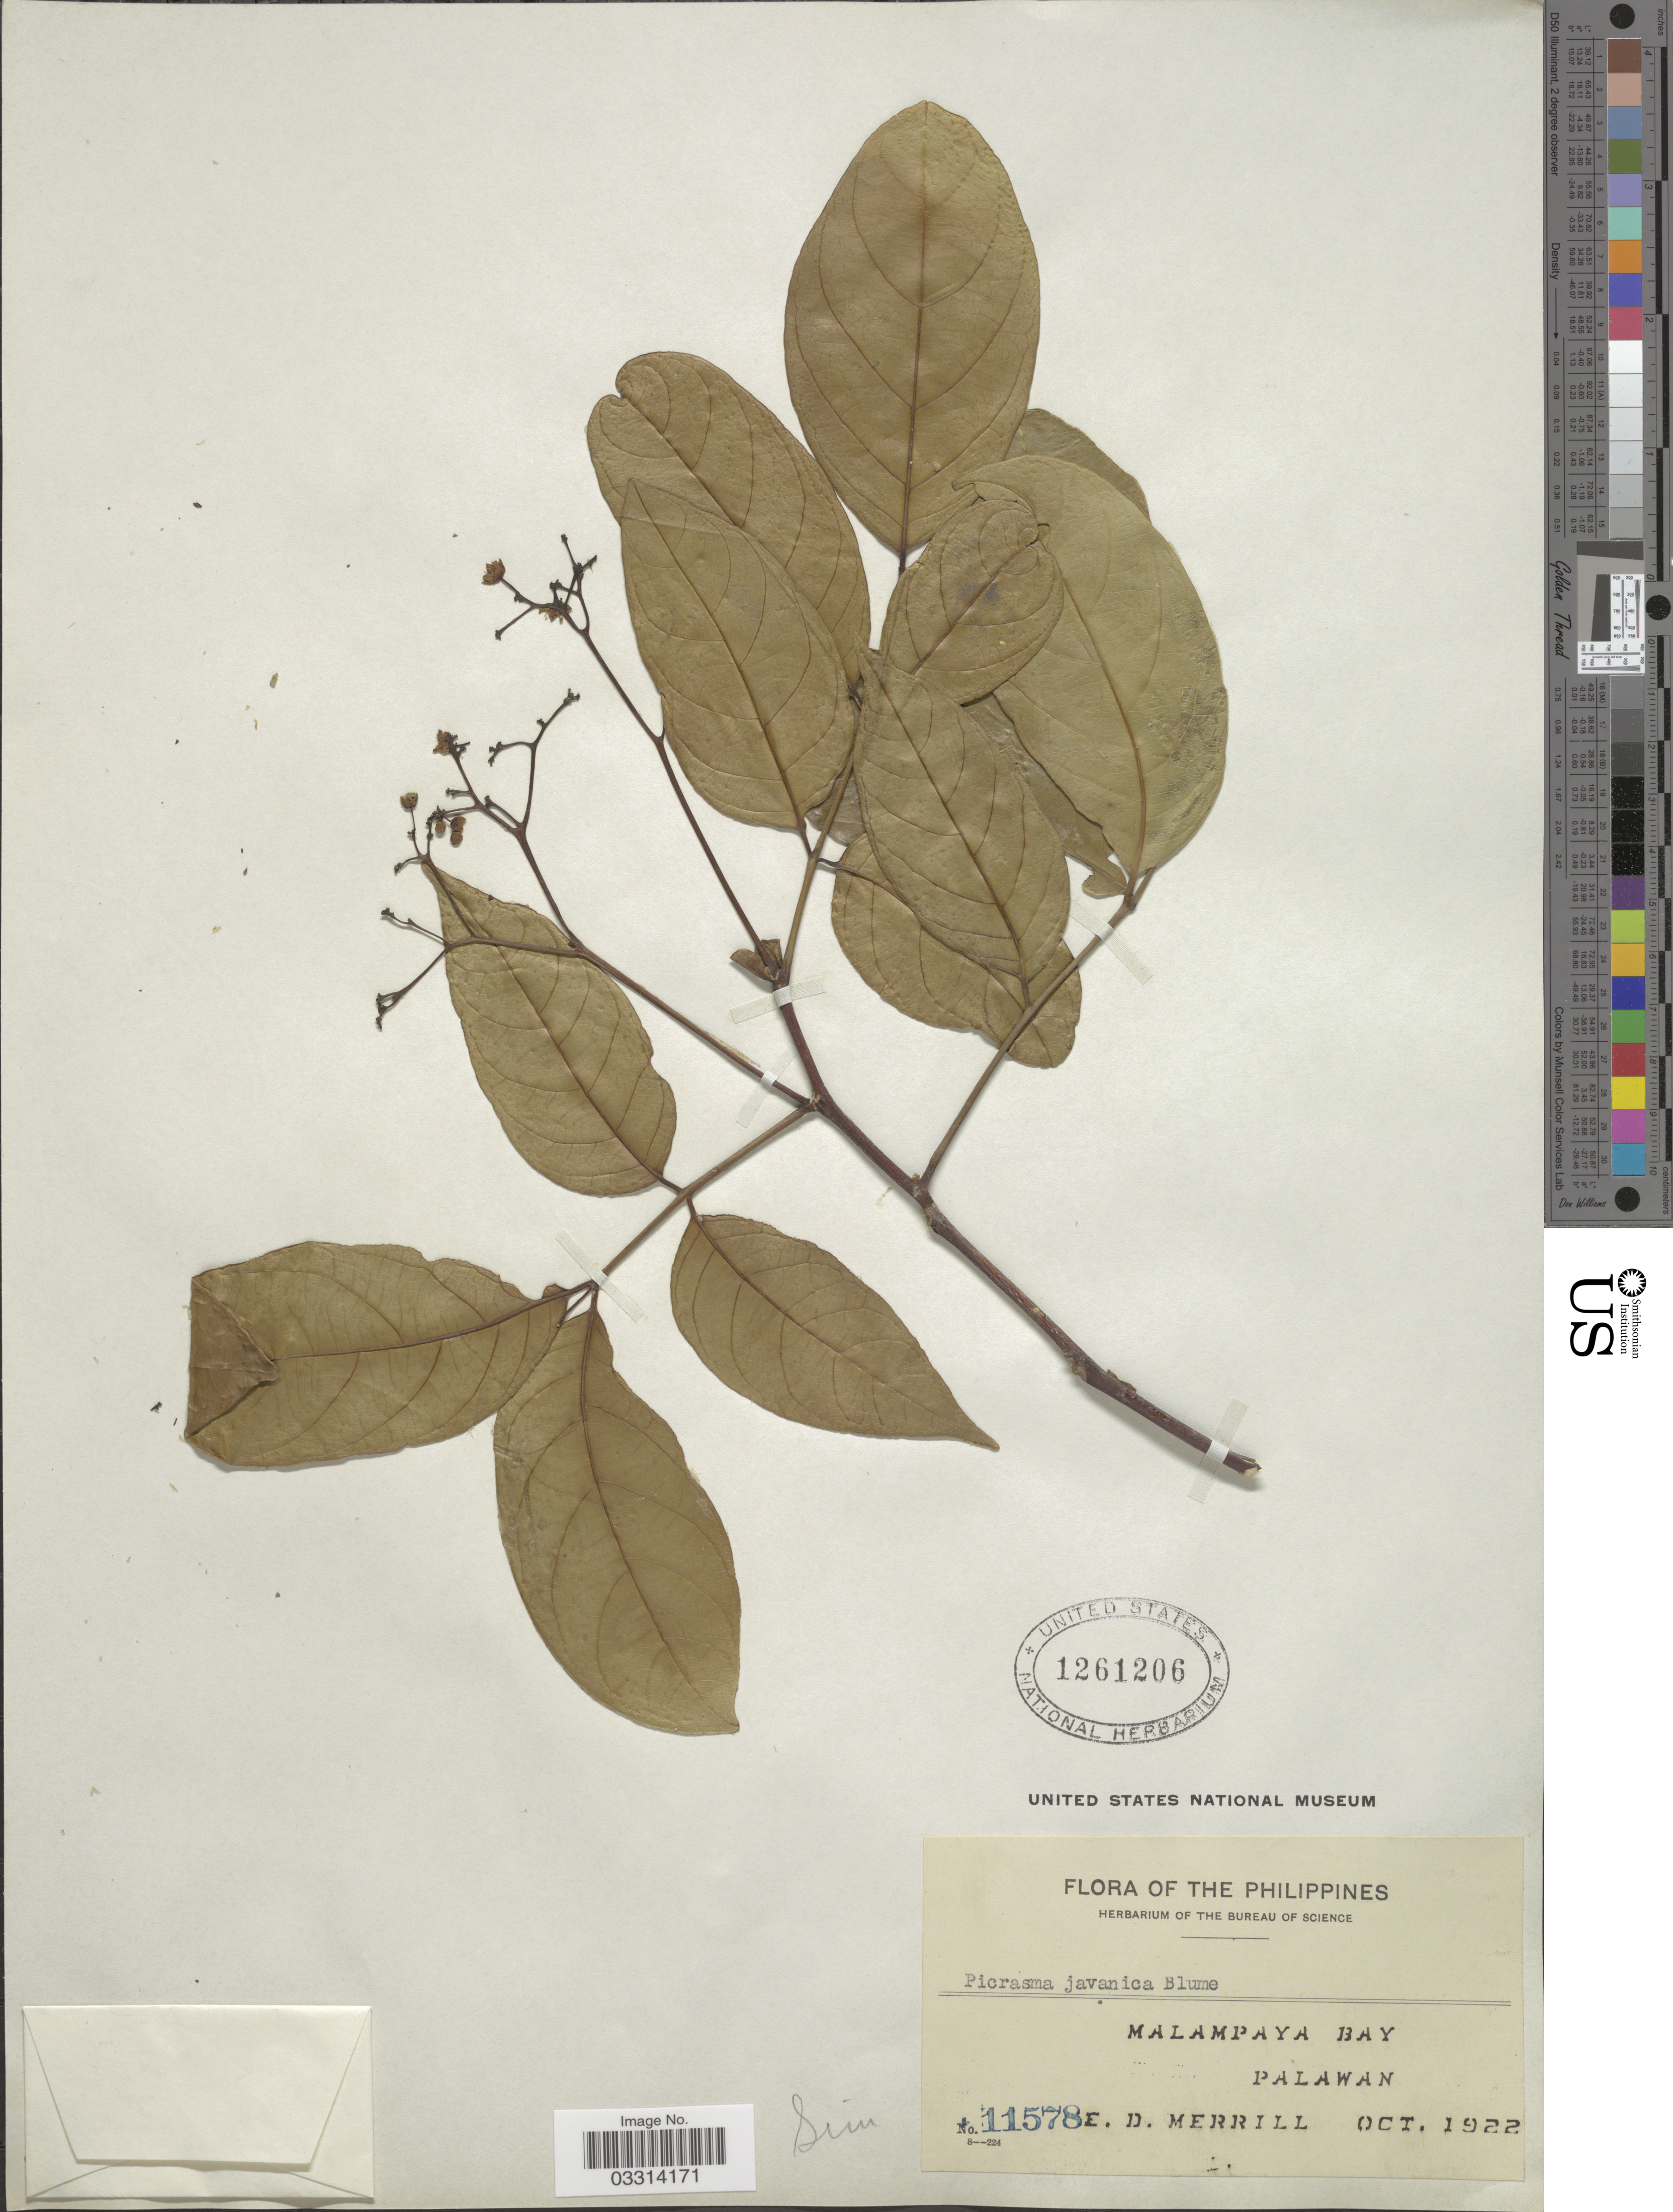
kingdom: Plantae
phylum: Tracheophyta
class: Magnoliopsida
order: Sapindales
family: Simaroubaceae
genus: Picrasma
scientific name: Picrasma javanica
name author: Blume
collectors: E. D. Merrill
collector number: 11578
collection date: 1922-10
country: Philippines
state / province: Mimaropa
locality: Malampaya Bay, Palawan.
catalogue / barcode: US 1261206